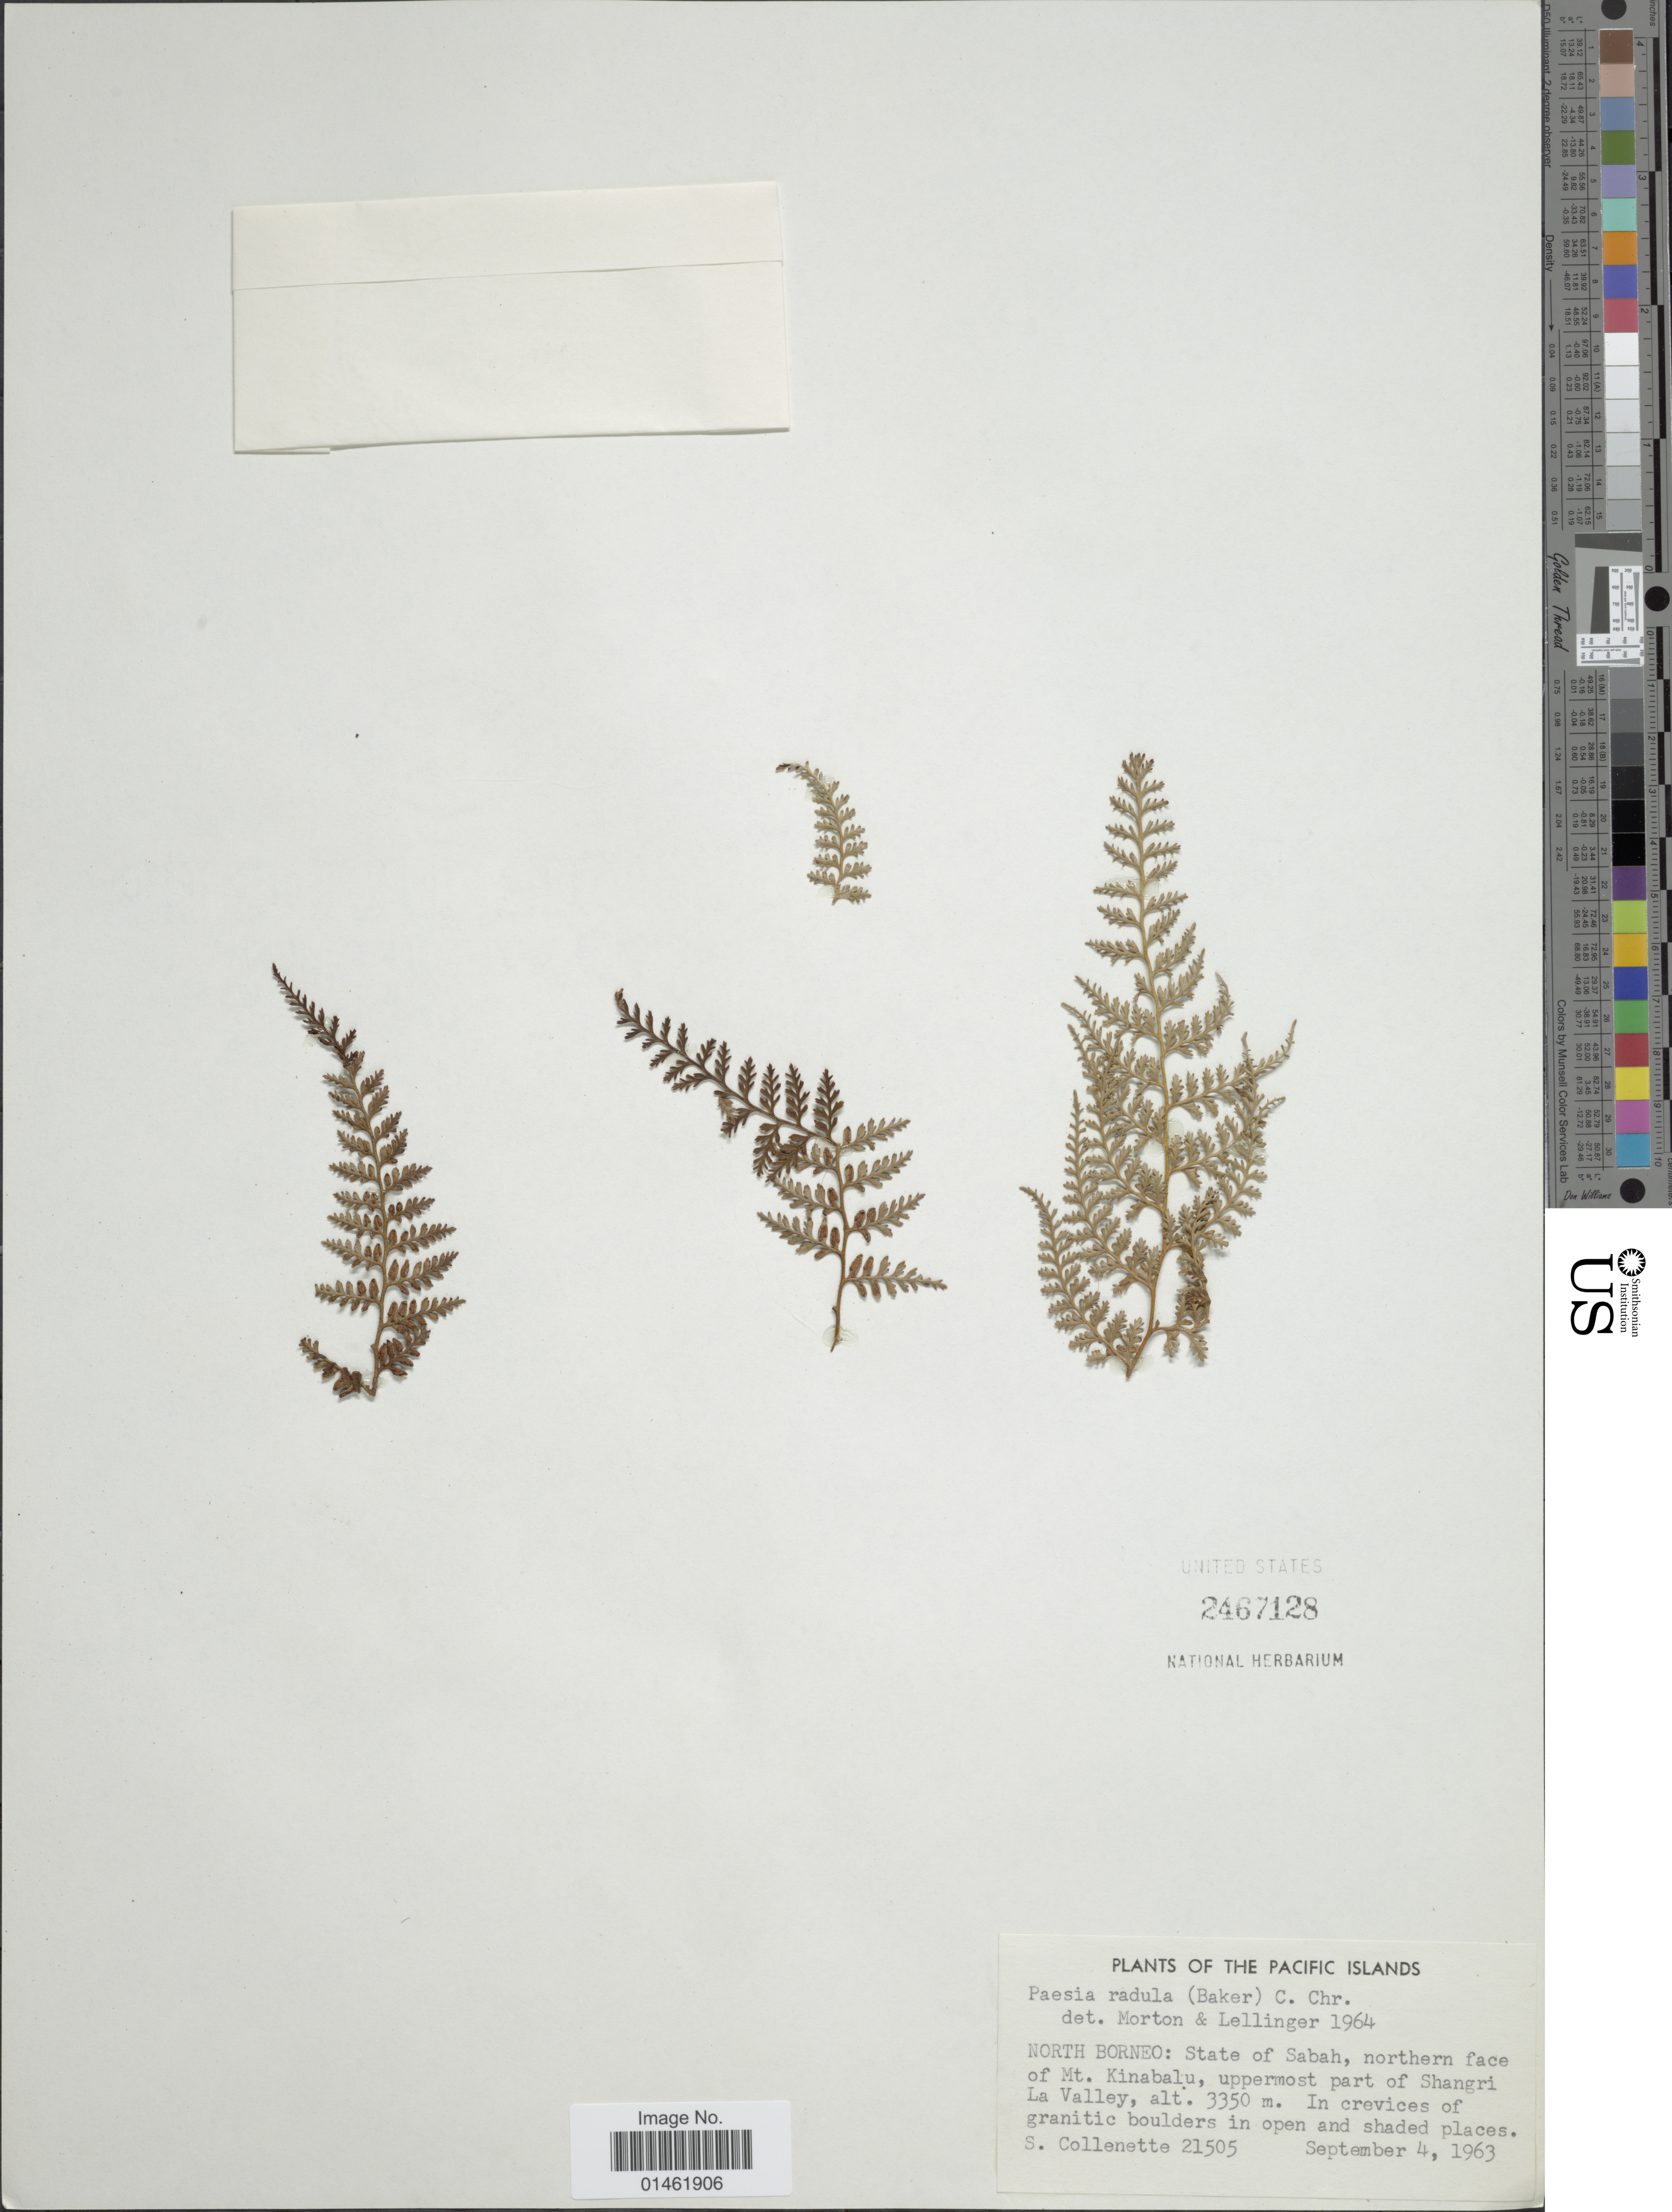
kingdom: Plantae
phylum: Tracheophyta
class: Polypodiopsida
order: Polypodiales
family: Dennstaedtiaceae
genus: Paesia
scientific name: Paesia radula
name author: (Baker) C. Chr.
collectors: S. Collenette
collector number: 21505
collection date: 1963-09-04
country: Malaysia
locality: Pacific Islands, North Borneo: State of Sabah, Northern face of Mt. Kinabalu, uppermost part of Shangri La Valley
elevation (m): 3350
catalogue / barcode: US 2467128